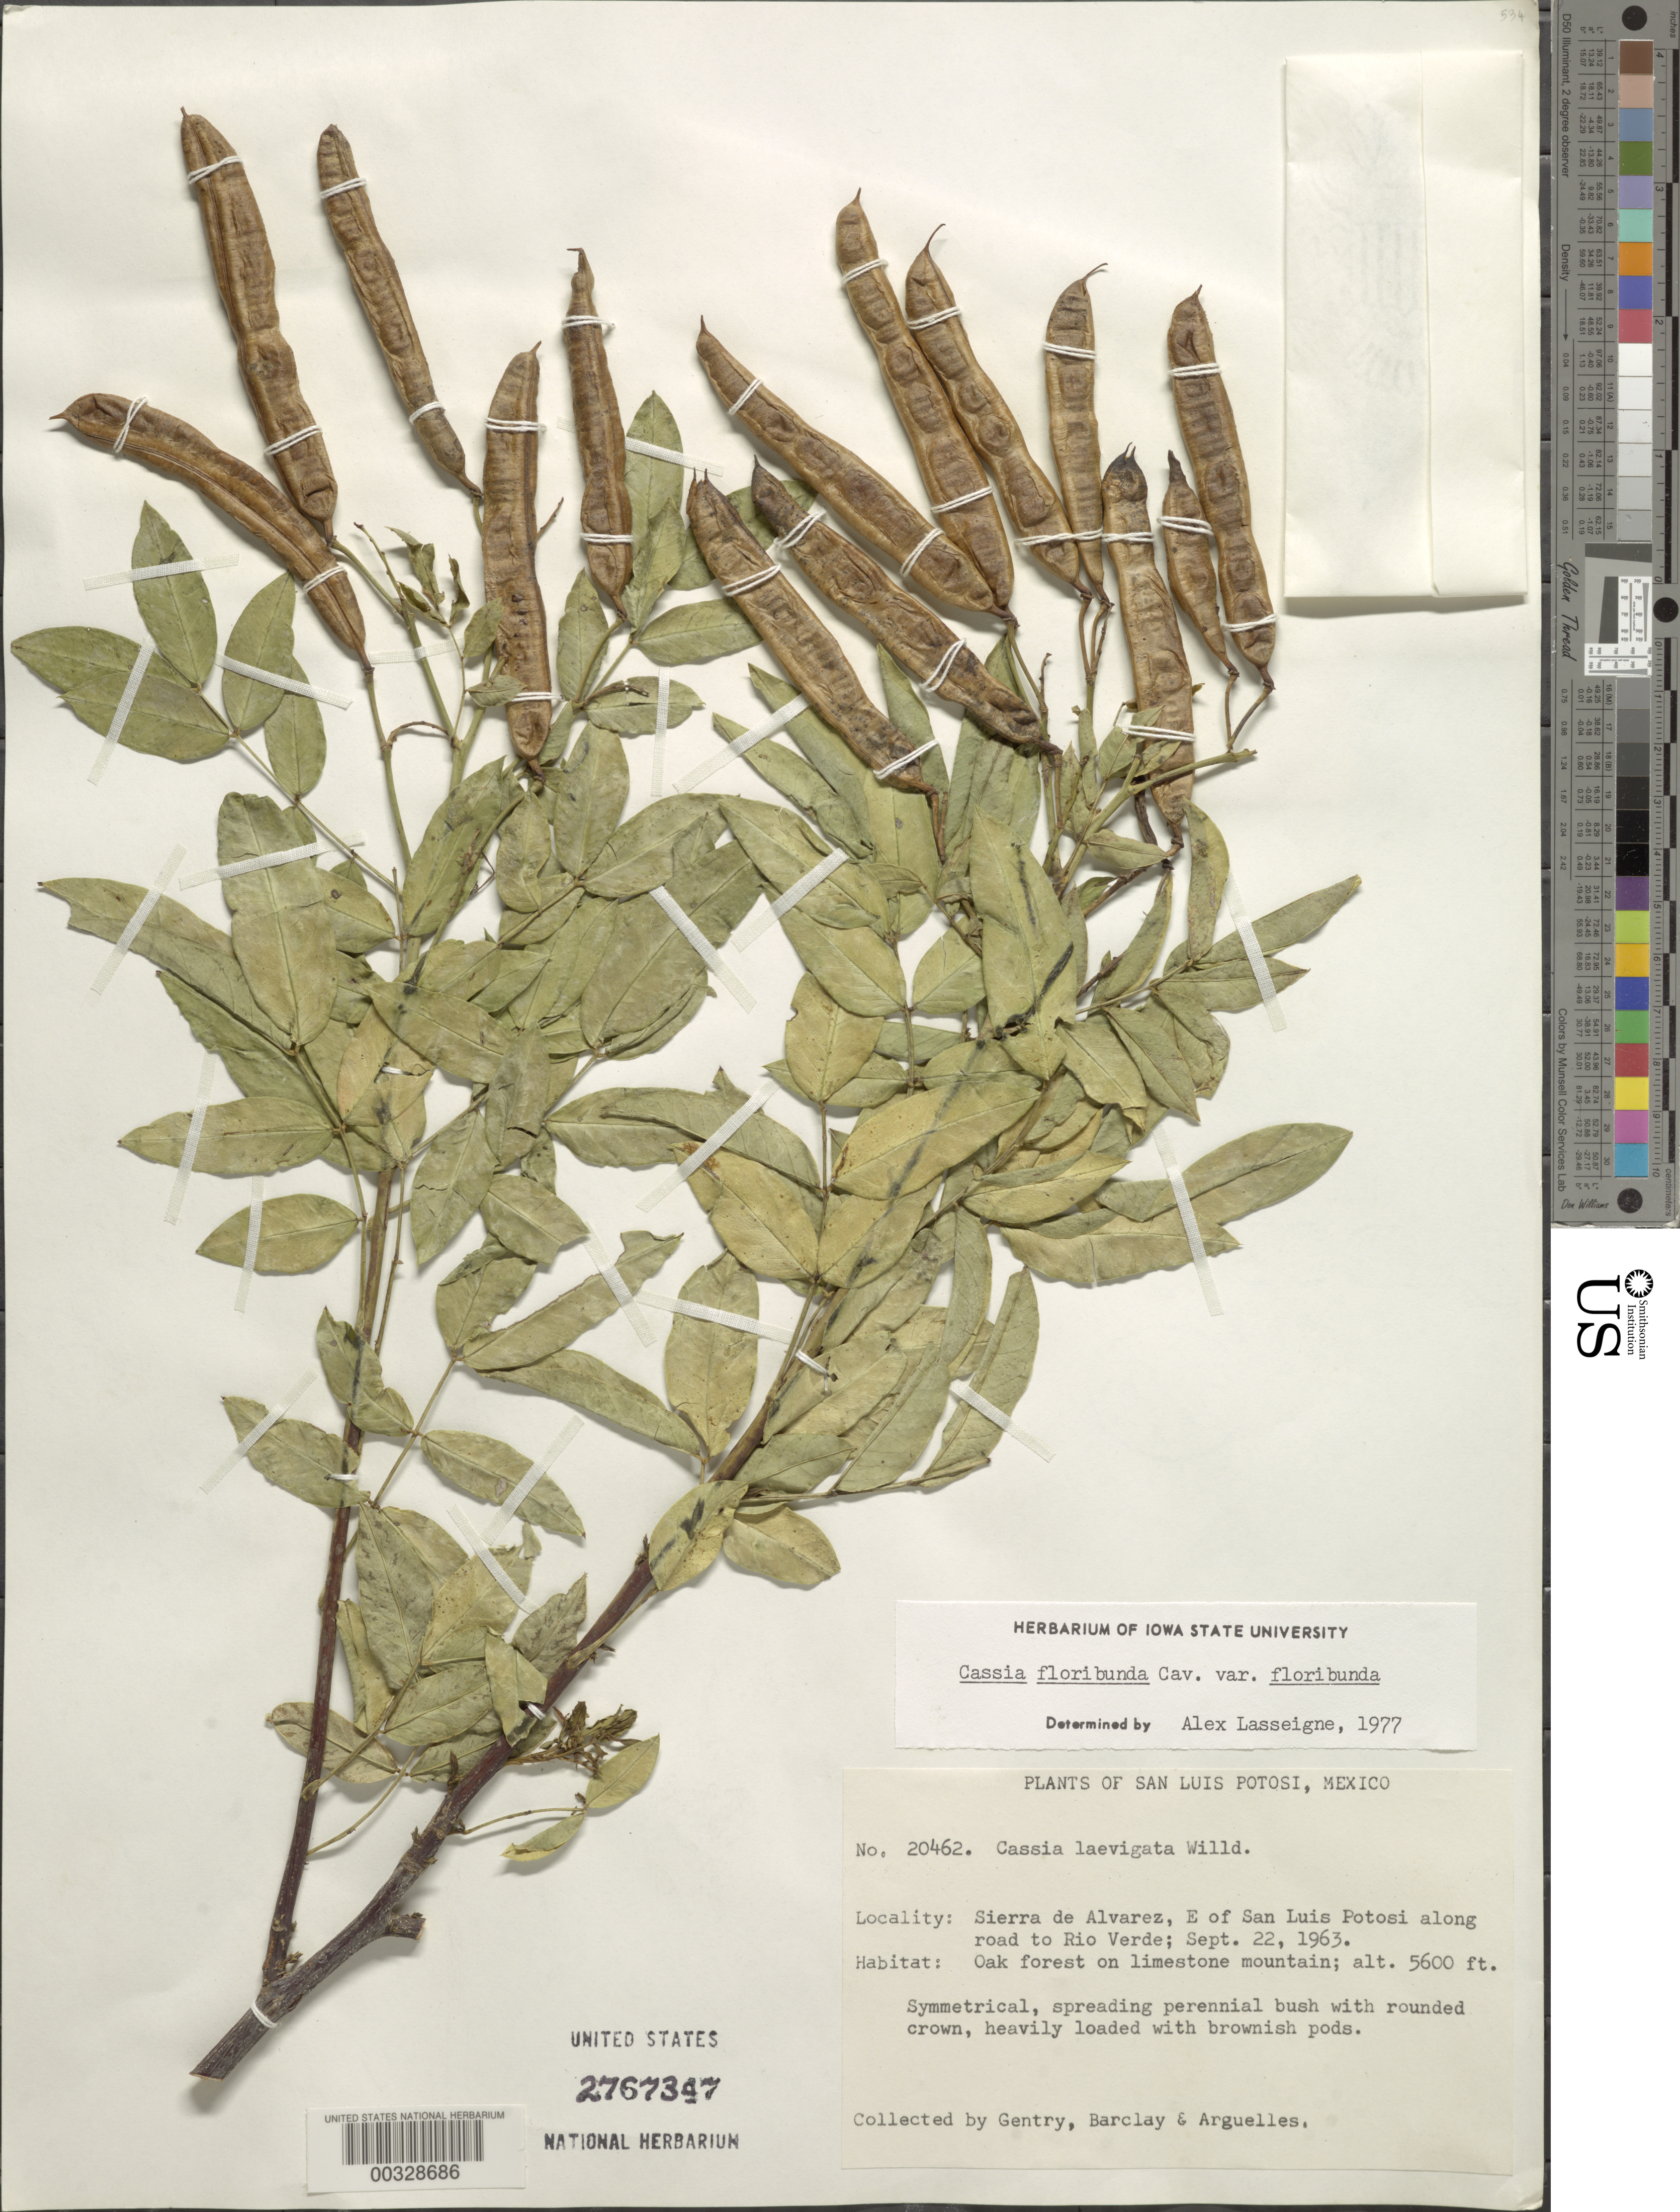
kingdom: Plantae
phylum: Tracheophyta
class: Magnoliopsida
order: Fabales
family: Fabaceae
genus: Senna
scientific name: Senna x floribunda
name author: (Cav.) H.S. Irwin & Barneby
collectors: H. S. Gentry, A. S. Barclay & J. Arguelles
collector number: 20462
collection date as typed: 22 Sep 1963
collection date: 1963-09-22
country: Mexico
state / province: San Luis Potosí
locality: Sierra de alvarez, E of San Luis Potosi along road to Rio Verde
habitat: Forest on limestone mountain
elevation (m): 1707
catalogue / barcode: US 2767347